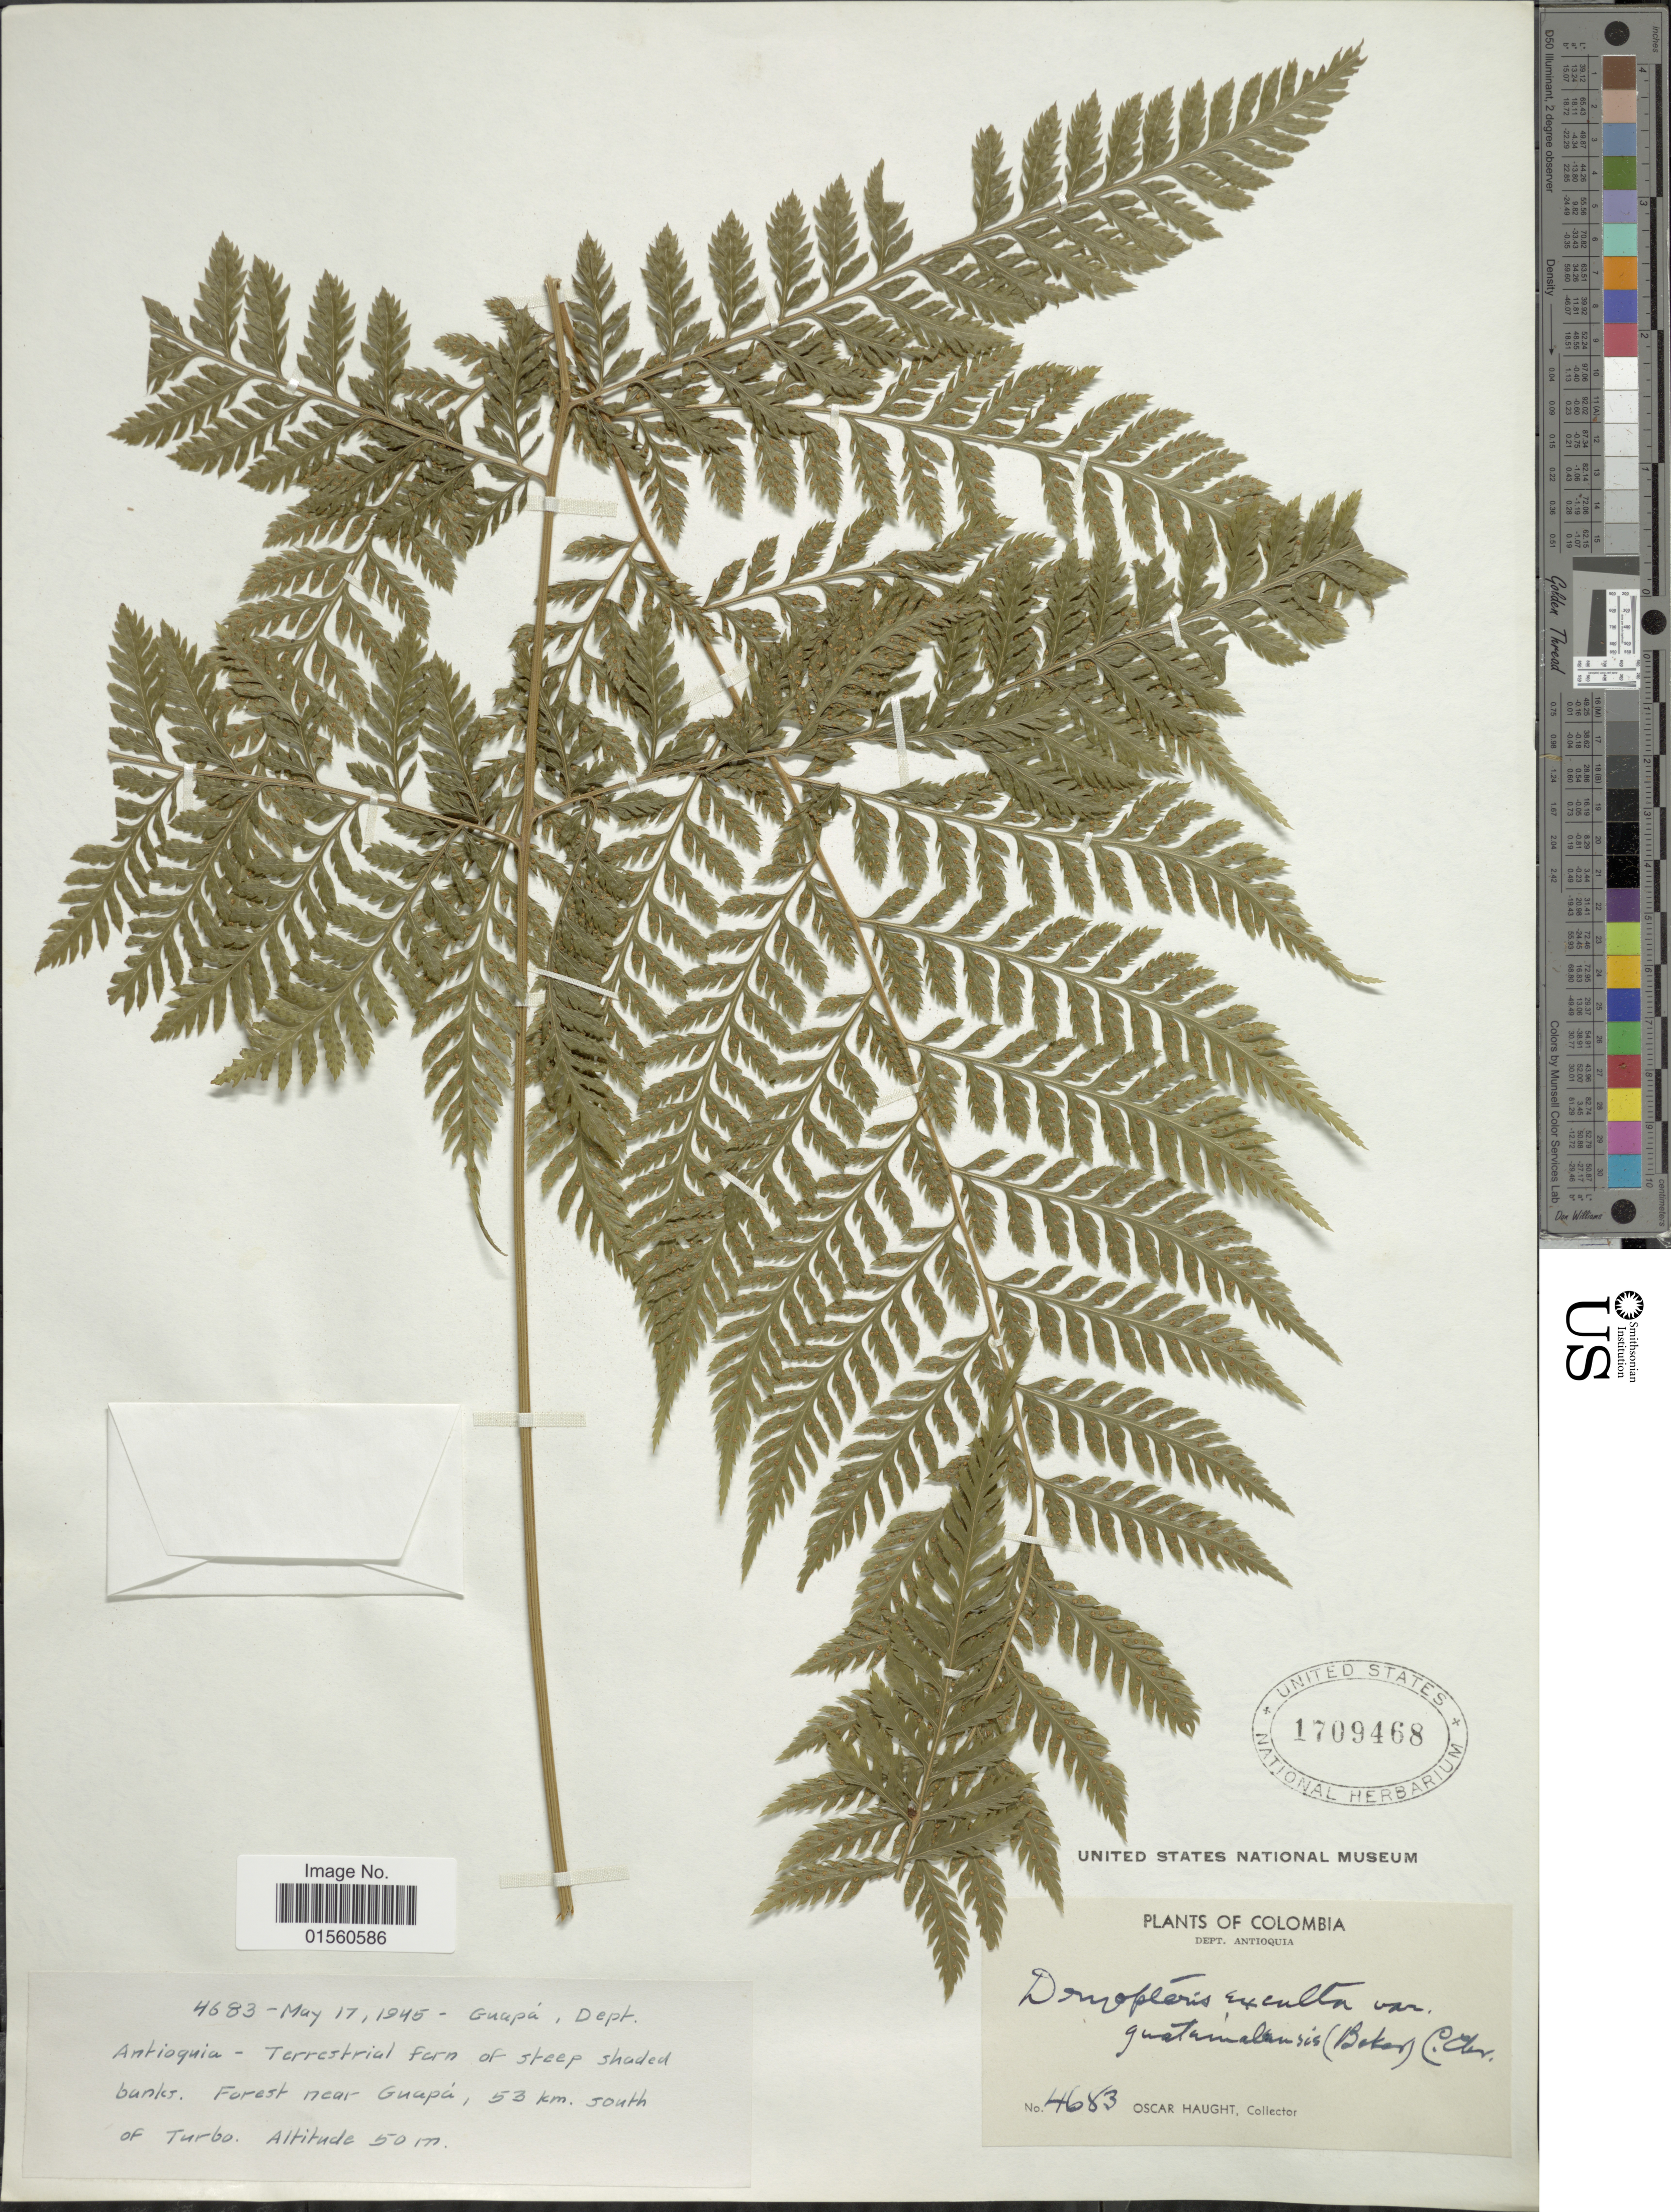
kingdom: Plantae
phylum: Tracheophyta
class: Polypodiopsida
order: Polypodiales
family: Dryopteridaceae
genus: Parapolystichum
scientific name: Parapolystichum excultum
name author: (Mett.) Labiak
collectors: O. Haught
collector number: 4683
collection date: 1945-05-17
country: Colombia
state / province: Antioquia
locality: Dept. Antioquia, Guapa, Forest near Guapa, 53 km south of Turbo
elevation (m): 50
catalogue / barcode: US 1709468